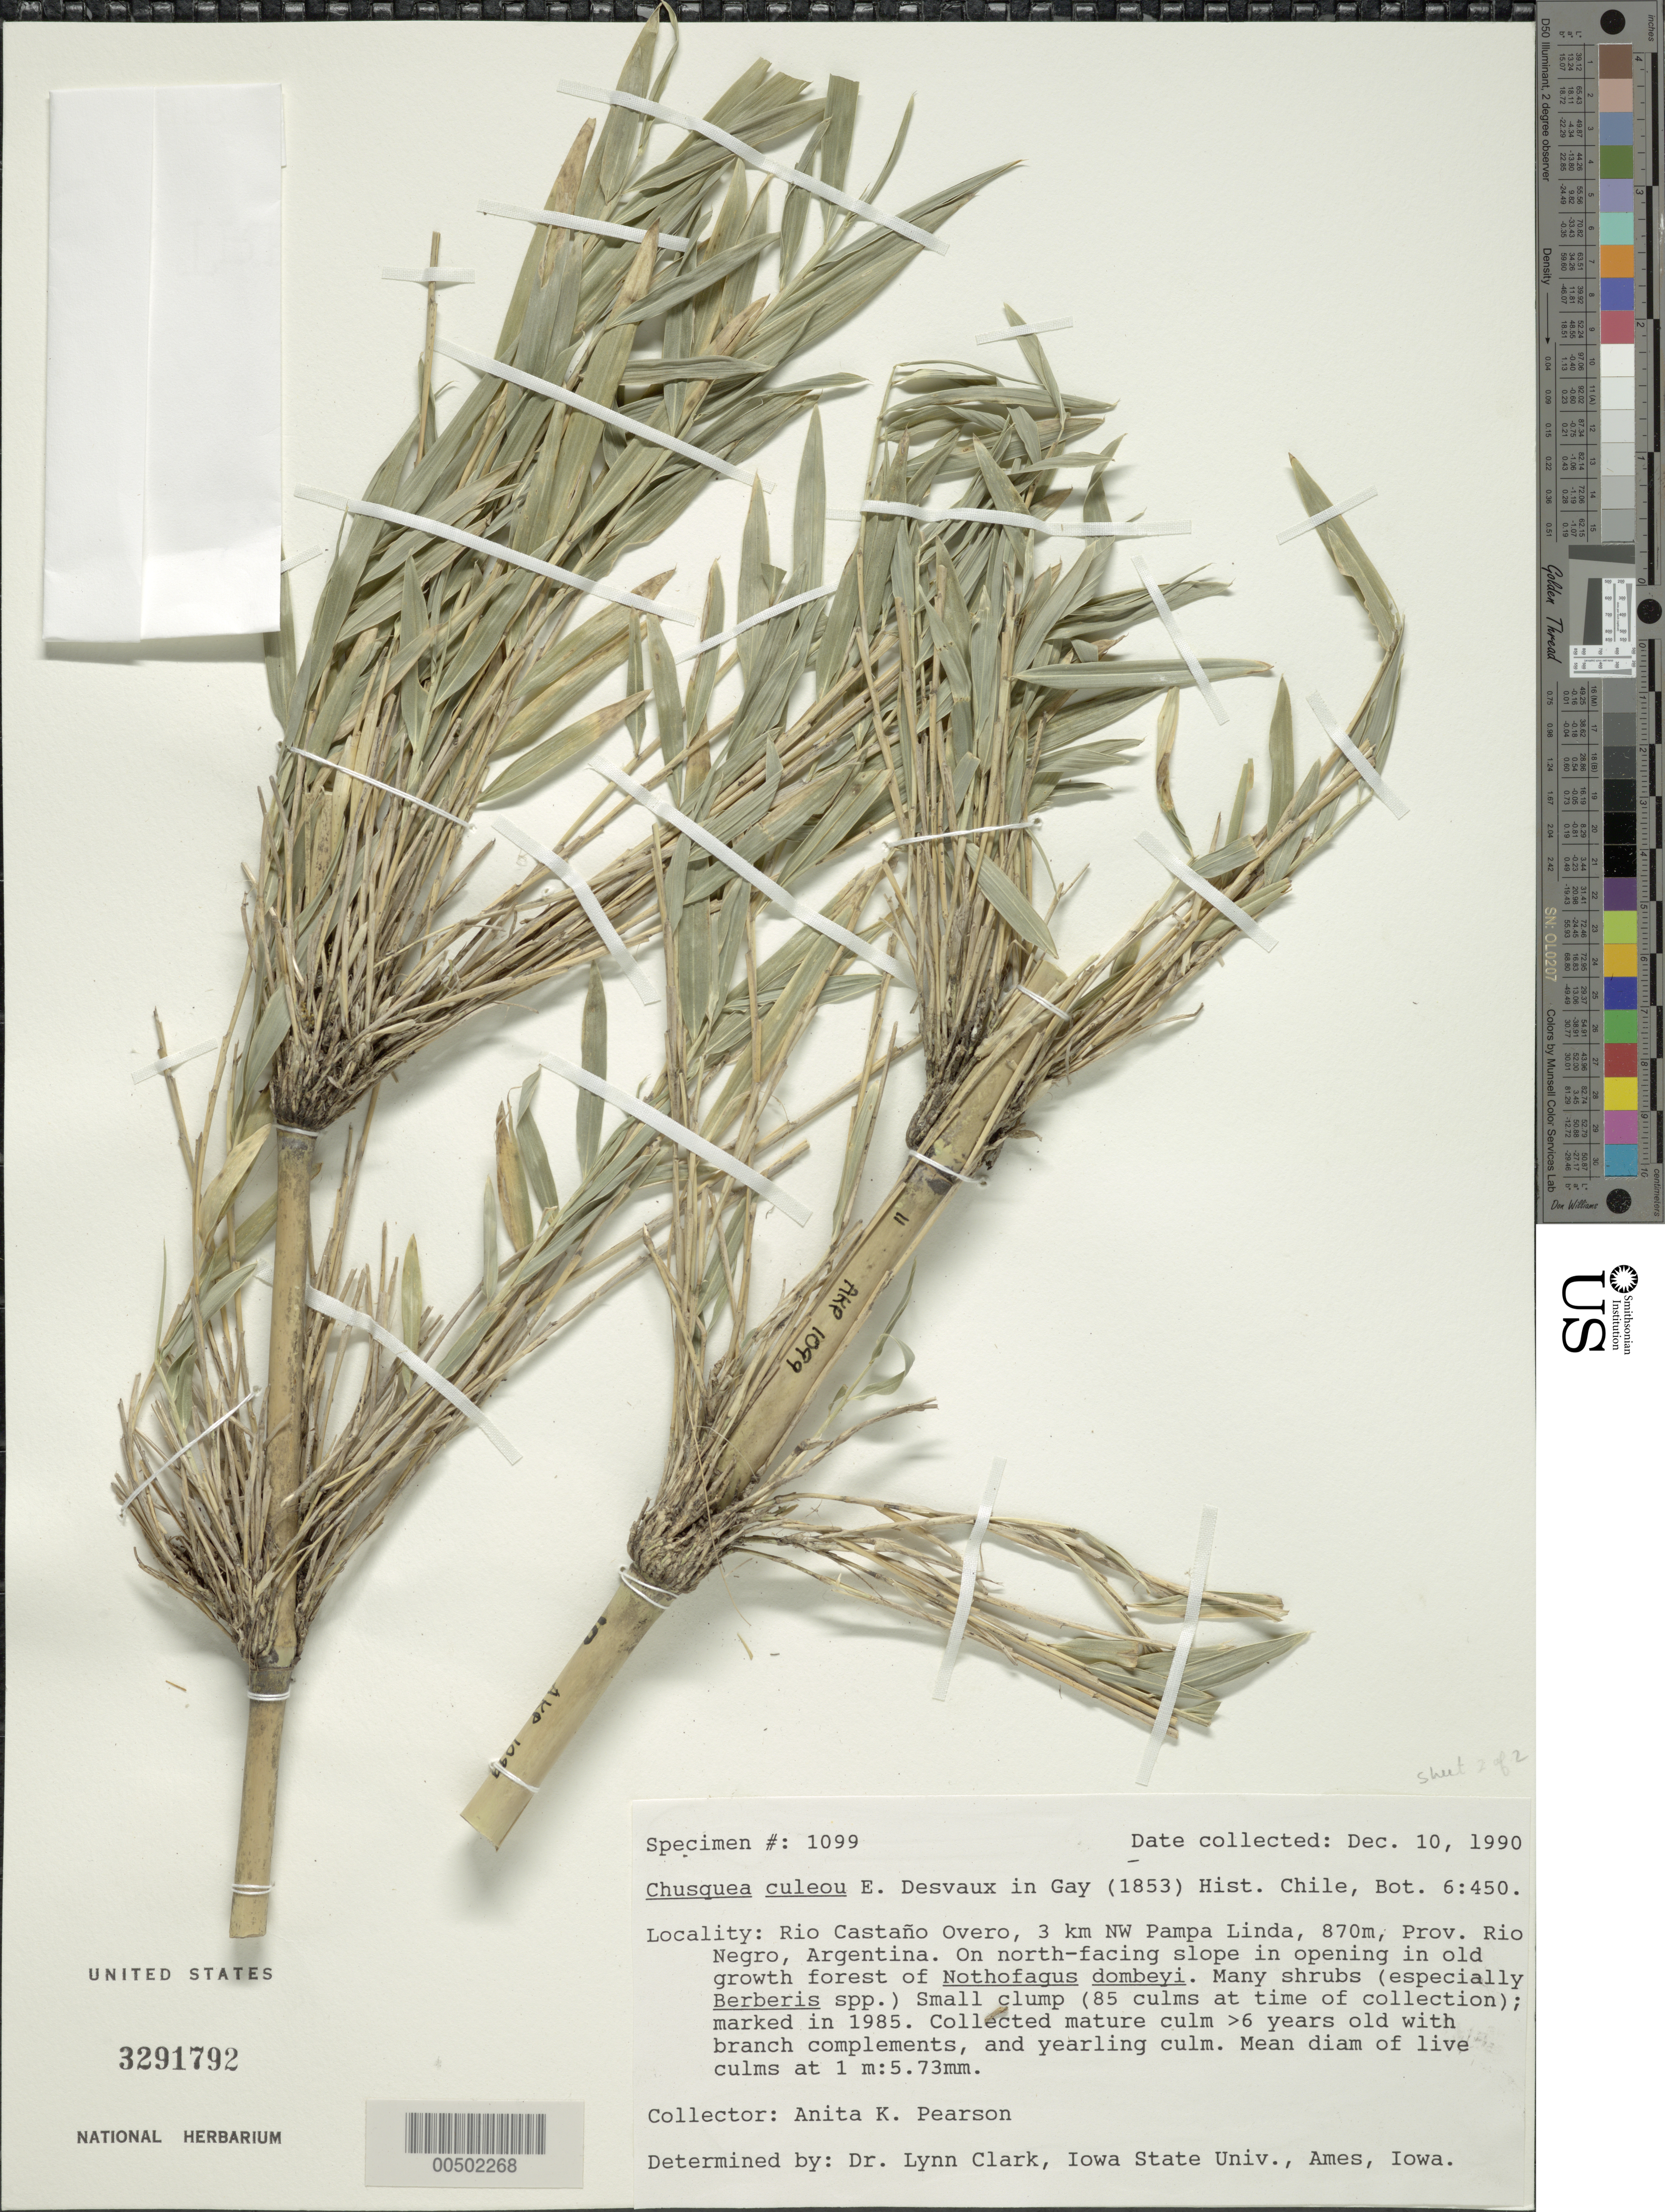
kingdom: Plantae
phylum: Tracheophyta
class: Liliopsida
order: Poales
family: Poaceae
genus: Chusquea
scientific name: Chusquea culeou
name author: É. Desv.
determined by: Clark, Lynn G., (ISC), Iowa State University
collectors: A. K. Pearson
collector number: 1099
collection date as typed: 10 Dec 1990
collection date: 1990-12-10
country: Argentina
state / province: Río Negro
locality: Rio Castana Overo, 3 km NW Pampa Linda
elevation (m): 870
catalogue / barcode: US 3291792